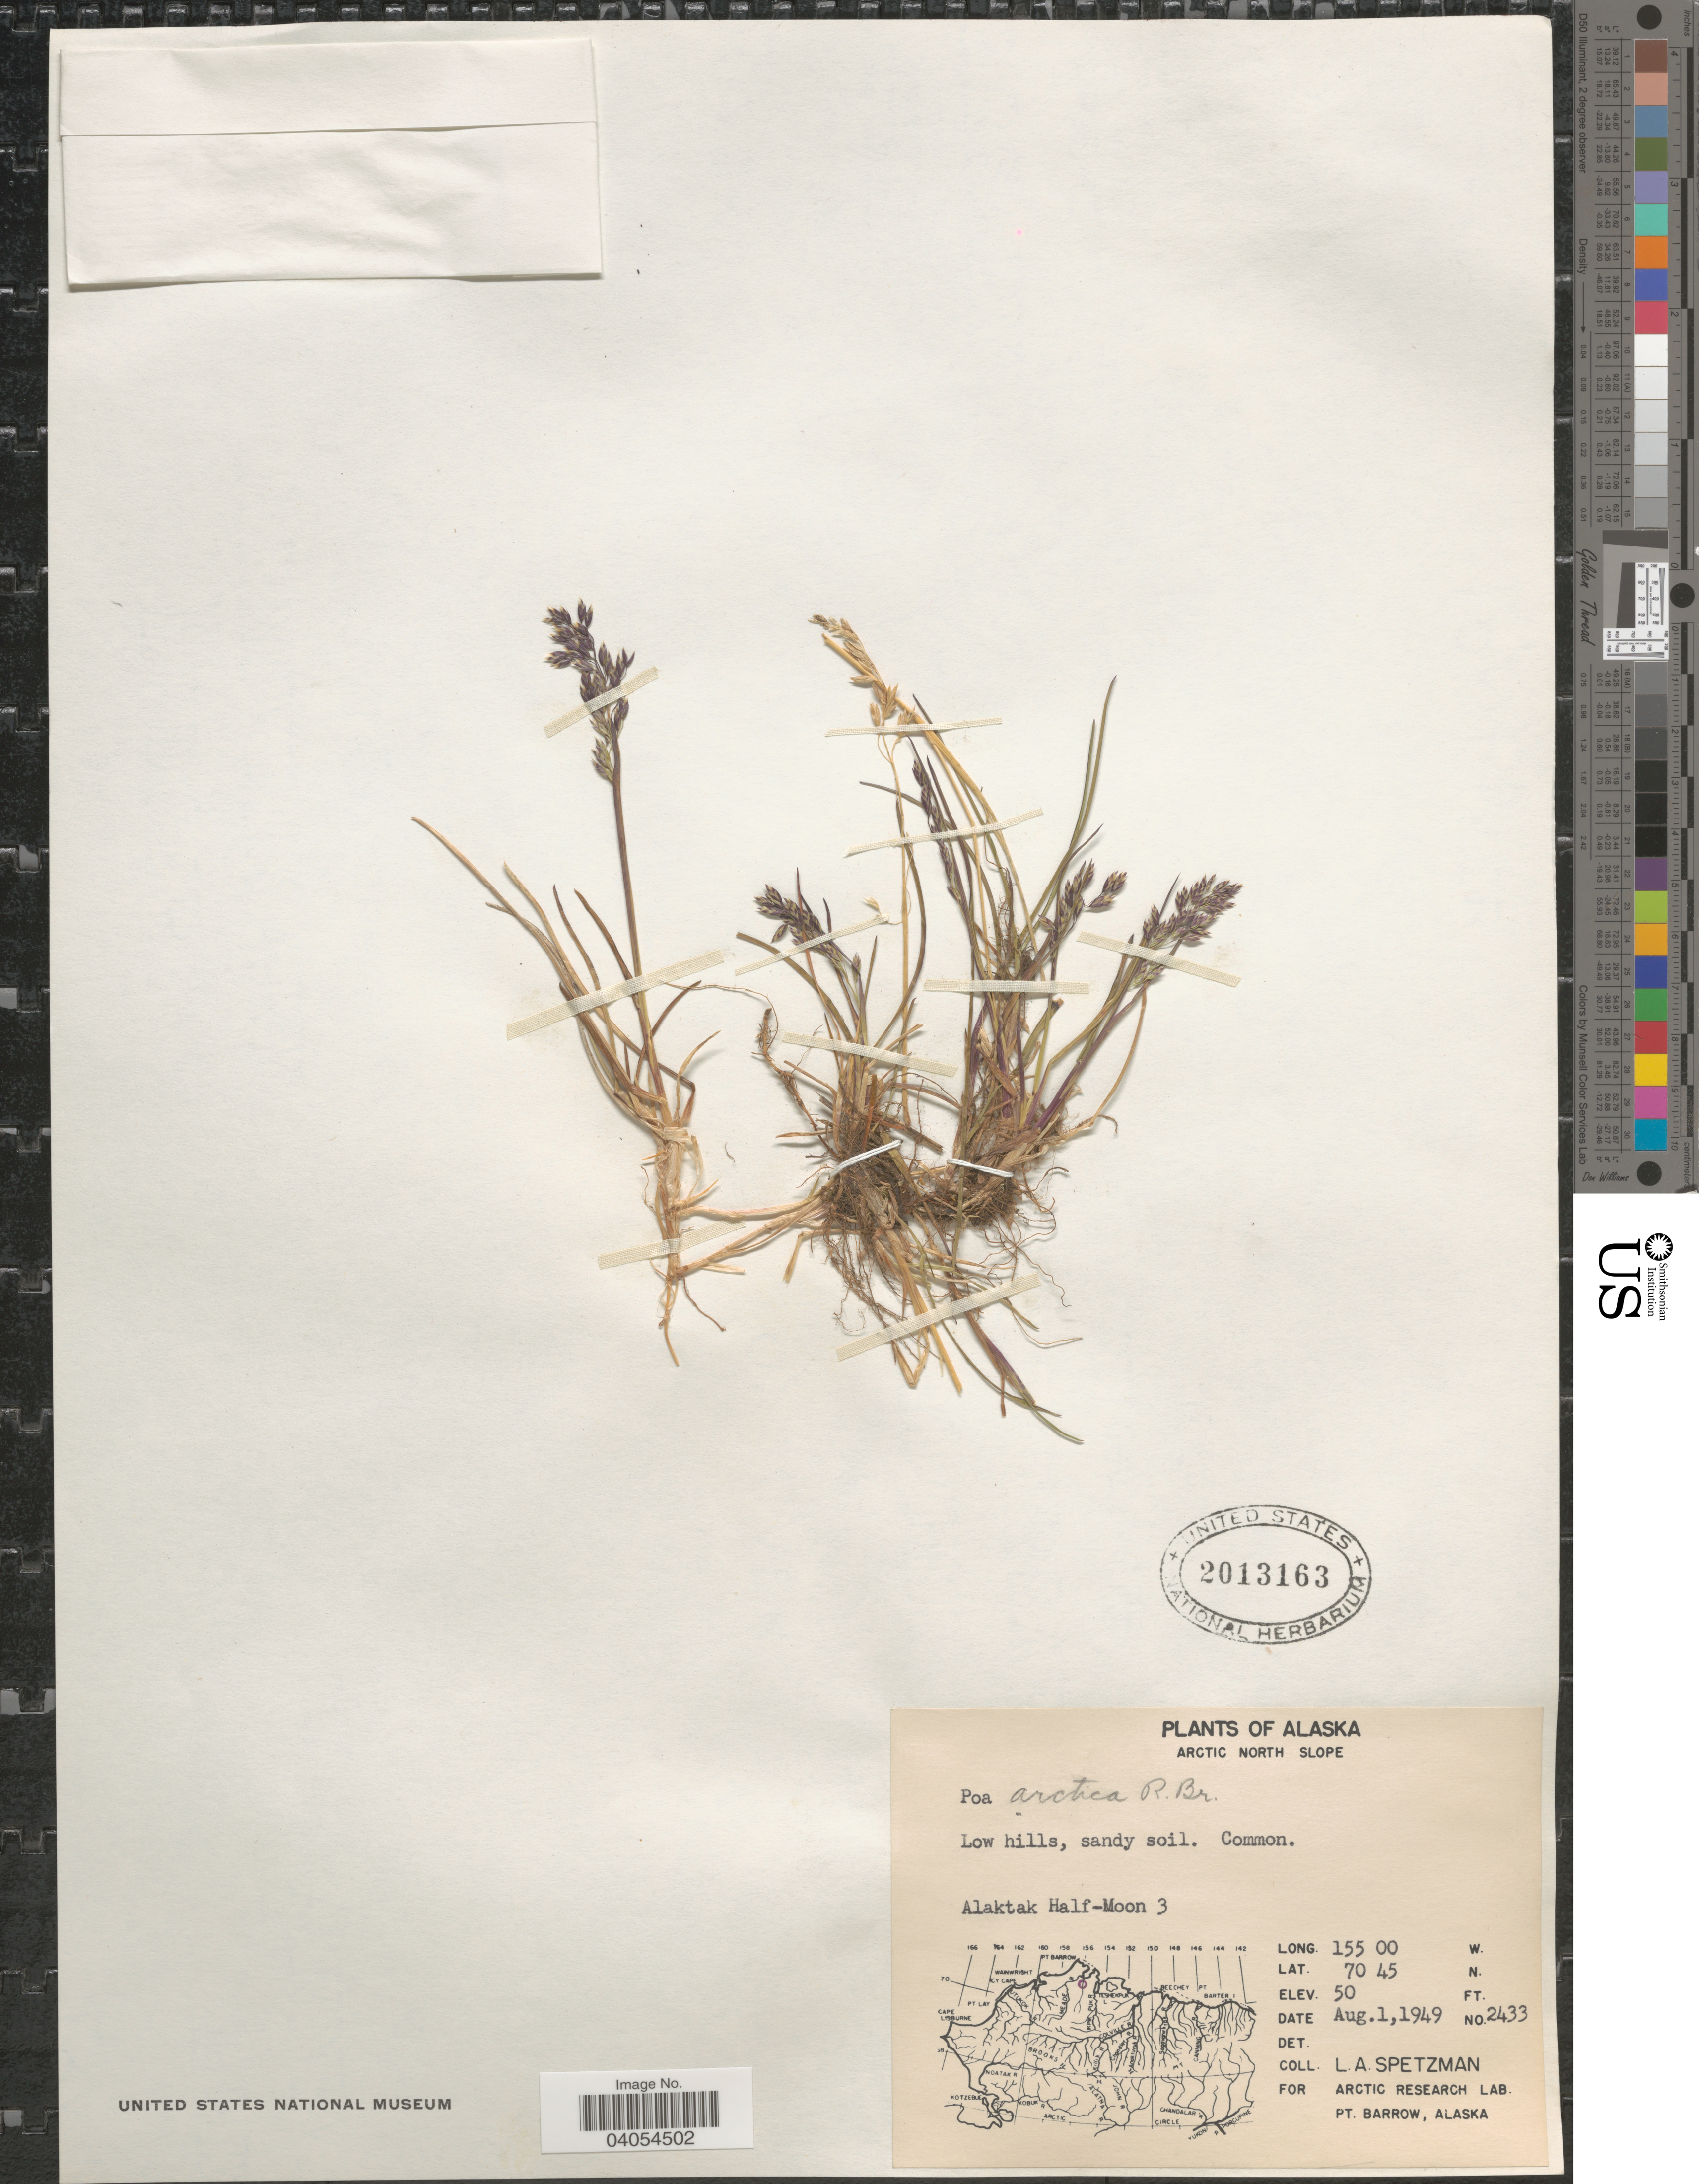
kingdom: Plantae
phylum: Tracheophyta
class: Liliopsida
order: Poales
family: Poaceae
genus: Poa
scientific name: Poa arctica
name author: R. Br.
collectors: L. Spetzman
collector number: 2433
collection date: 1949-08-01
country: United States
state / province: Alaska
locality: Arctic North Slope. Alaktak Half-Moon 3.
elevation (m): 15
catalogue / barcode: US 2013163